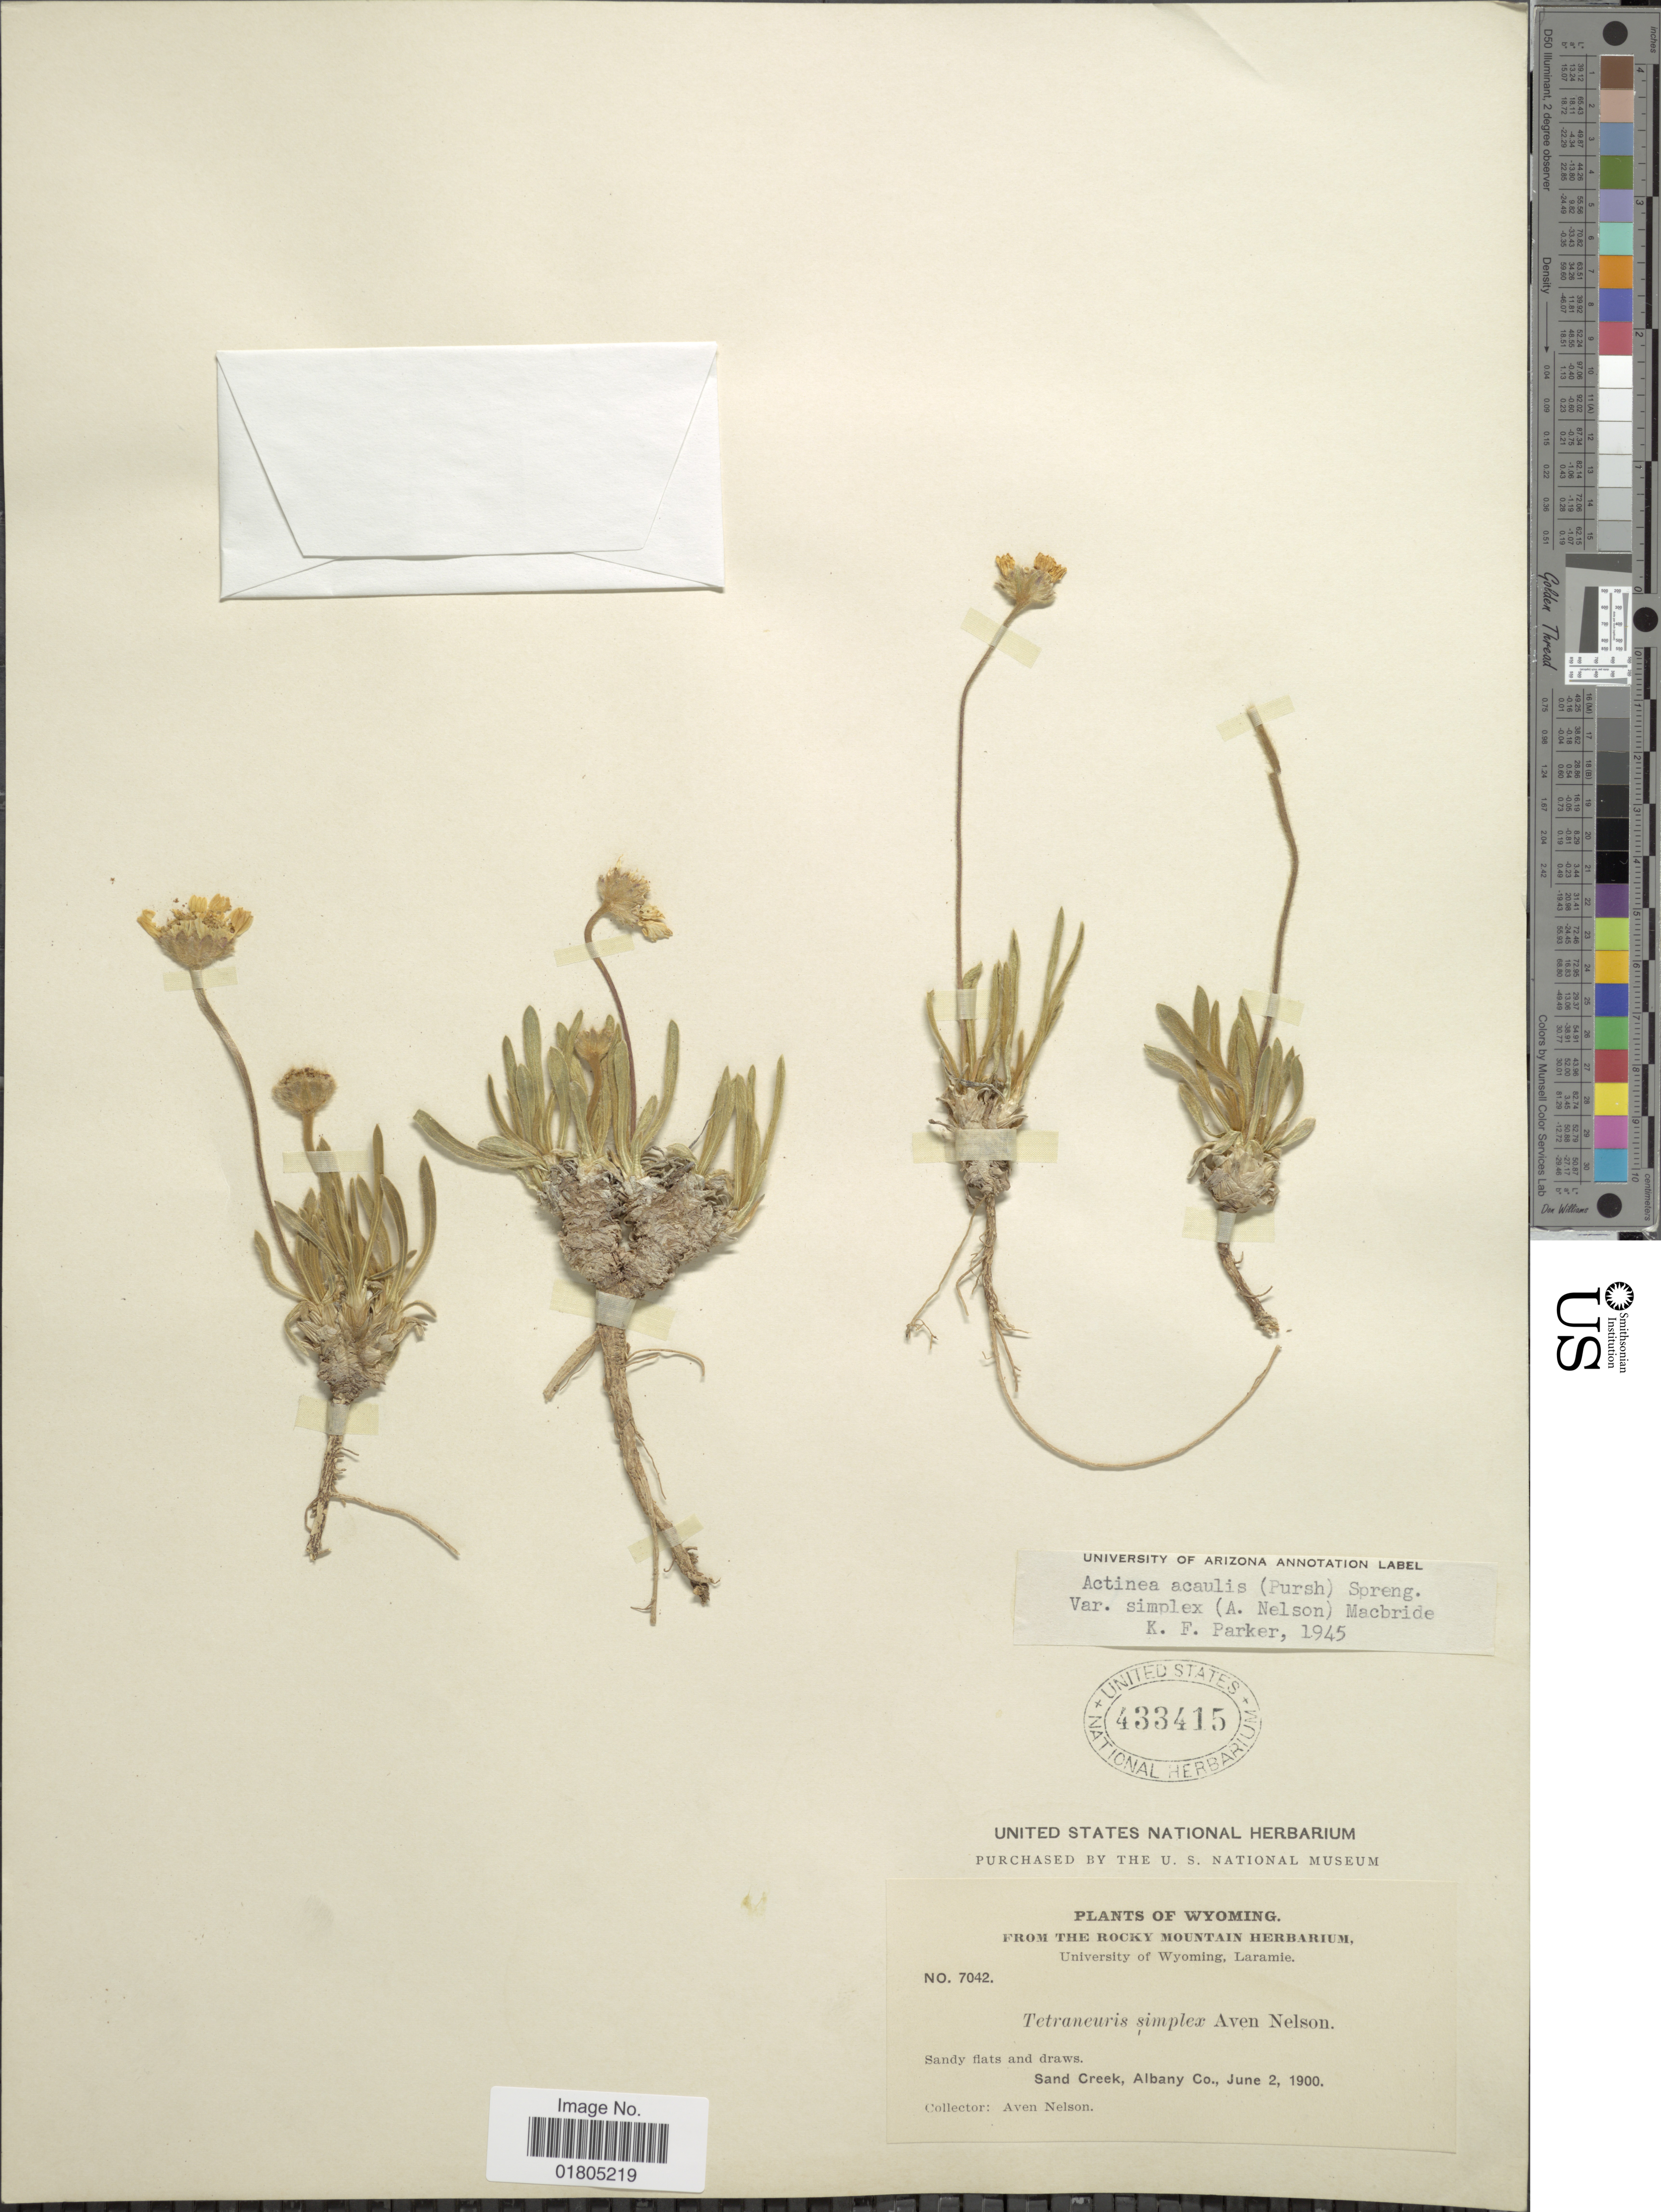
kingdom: Plantae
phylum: Tracheophyta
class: Magnoliopsida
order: Asterales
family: Asteraceae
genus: Actinea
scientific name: Actinea acaulis var. simplex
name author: (A. Nelson) J.F. Macbr.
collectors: A. Nelson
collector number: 7042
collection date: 1900-06-02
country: United States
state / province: Wyoming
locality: Sand Creek, Albany Co.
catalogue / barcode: US 433415